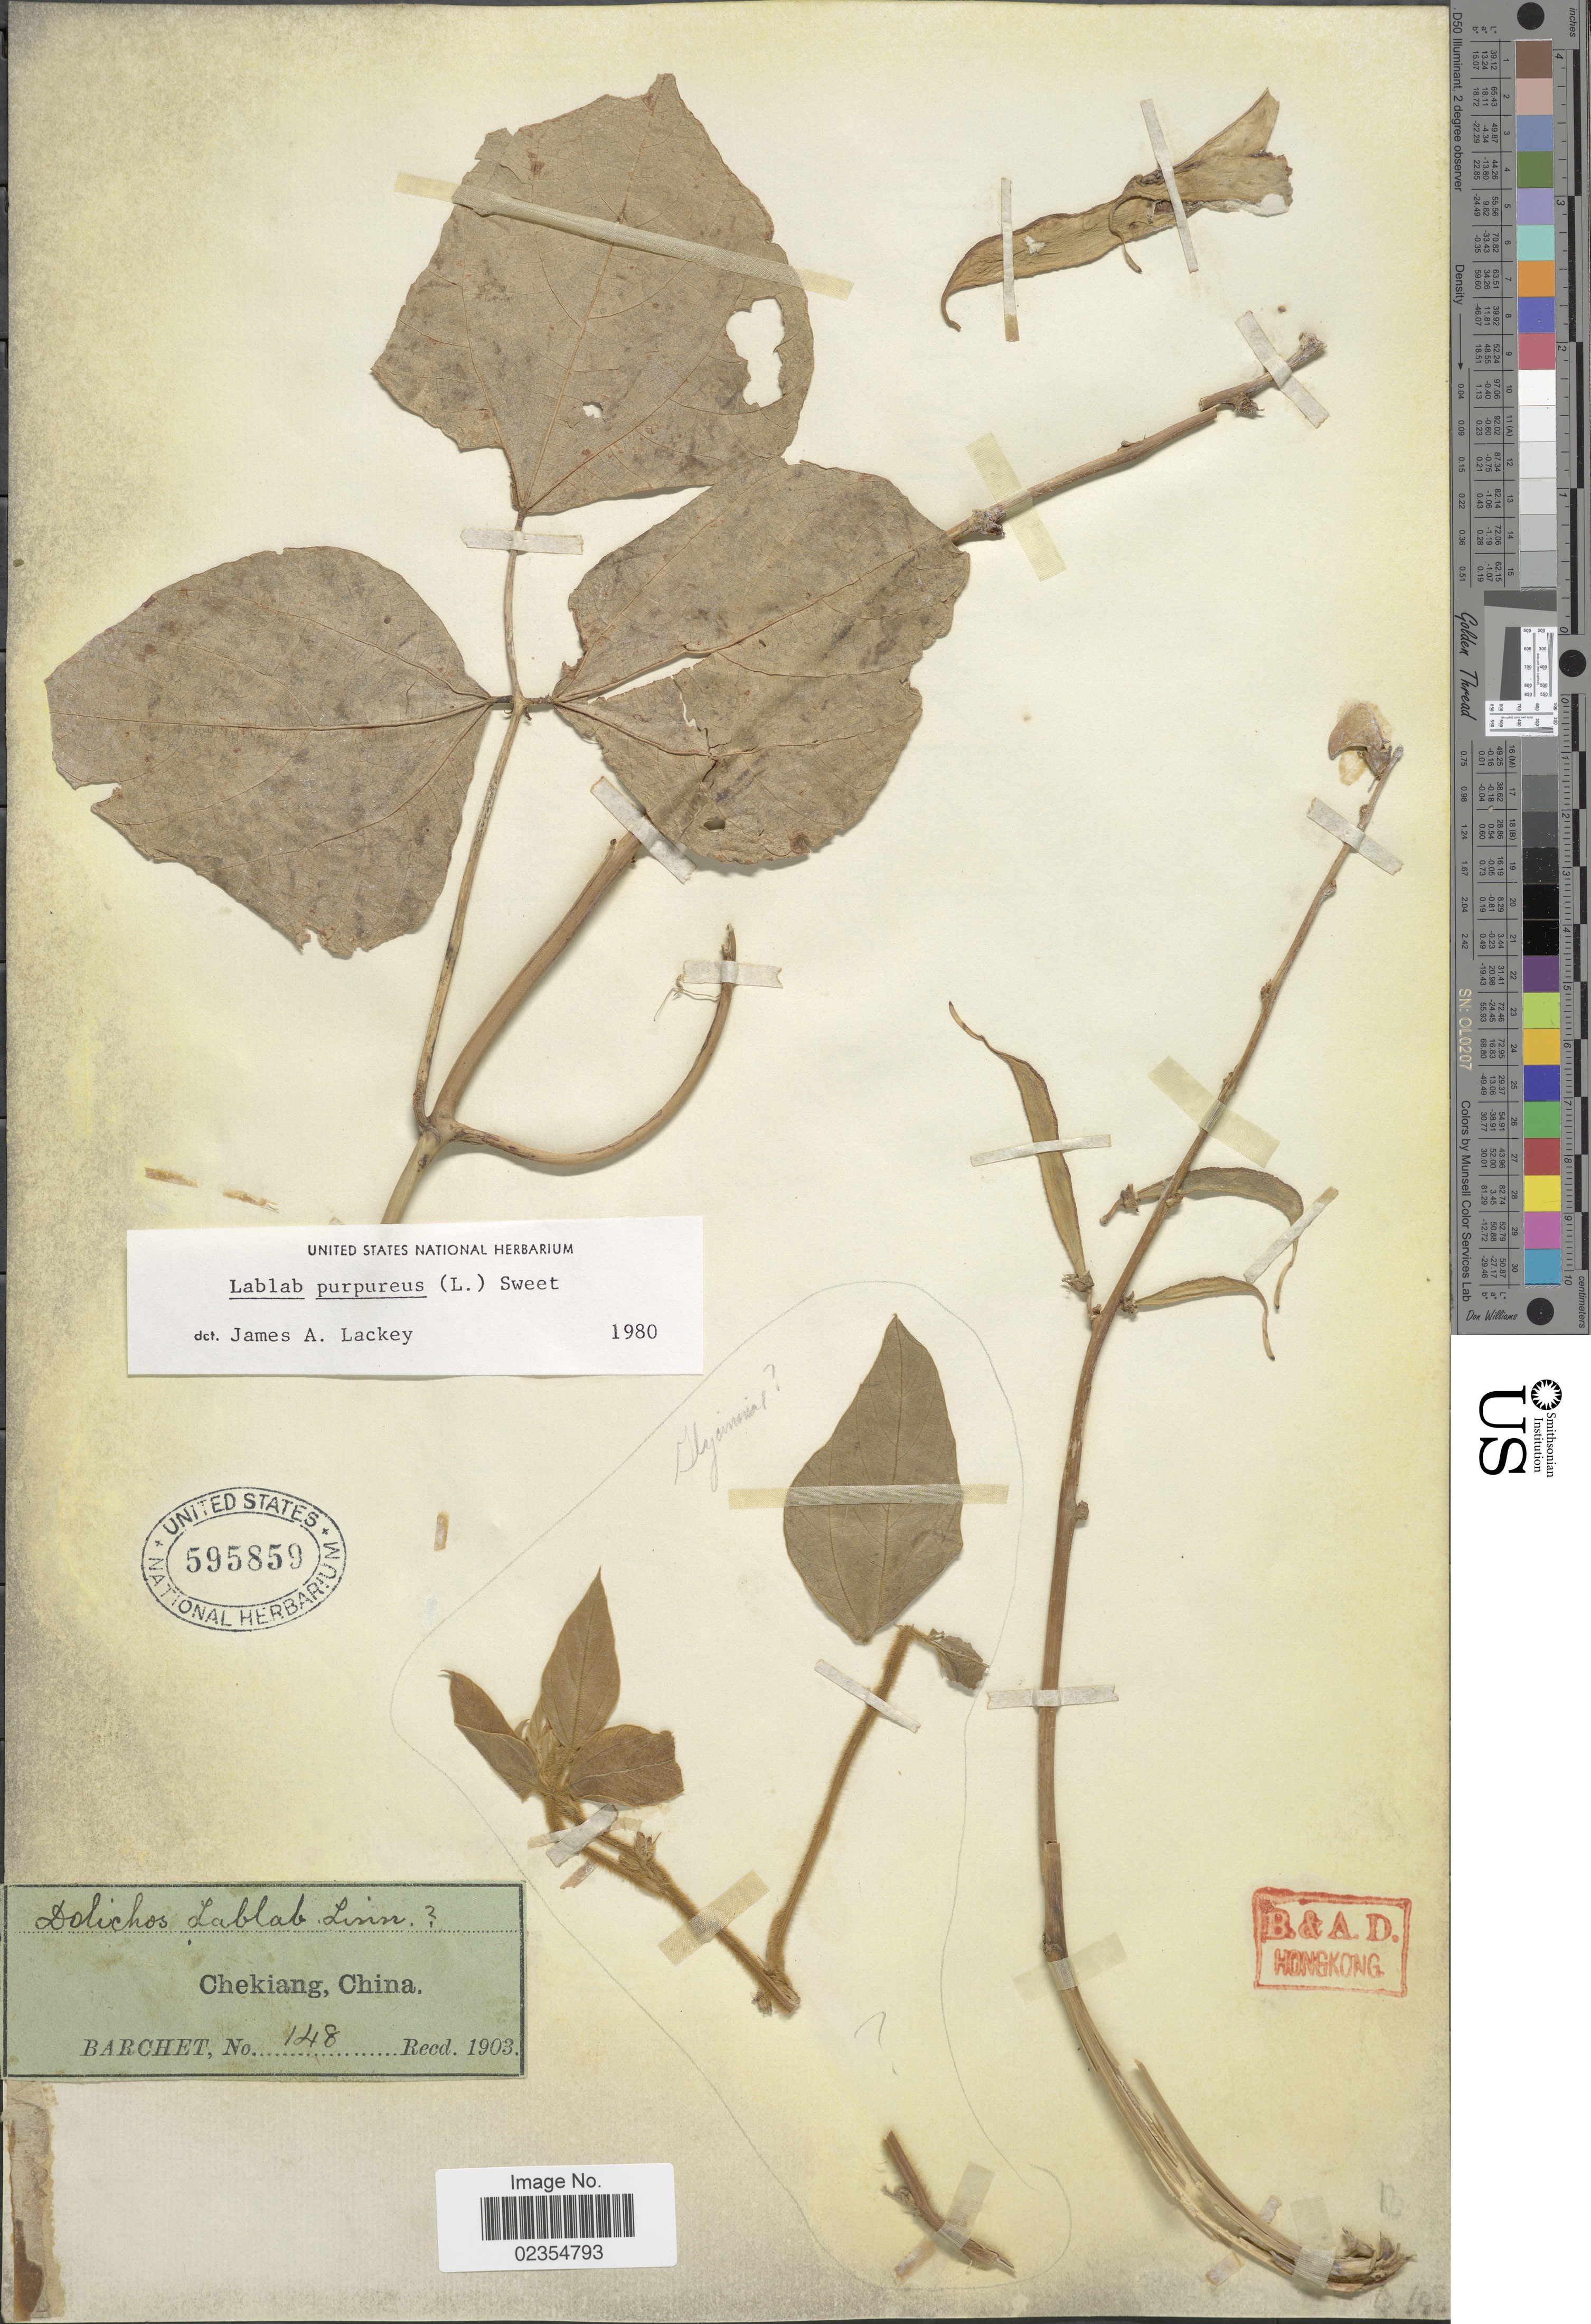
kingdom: Plantae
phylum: Tracheophyta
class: Magnoliopsida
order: Fabales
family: Fabaceae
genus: Lablab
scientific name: Lablab purpureus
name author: (L.) Sweet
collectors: Barchet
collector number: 148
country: China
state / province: Zhejiang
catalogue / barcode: US 595859